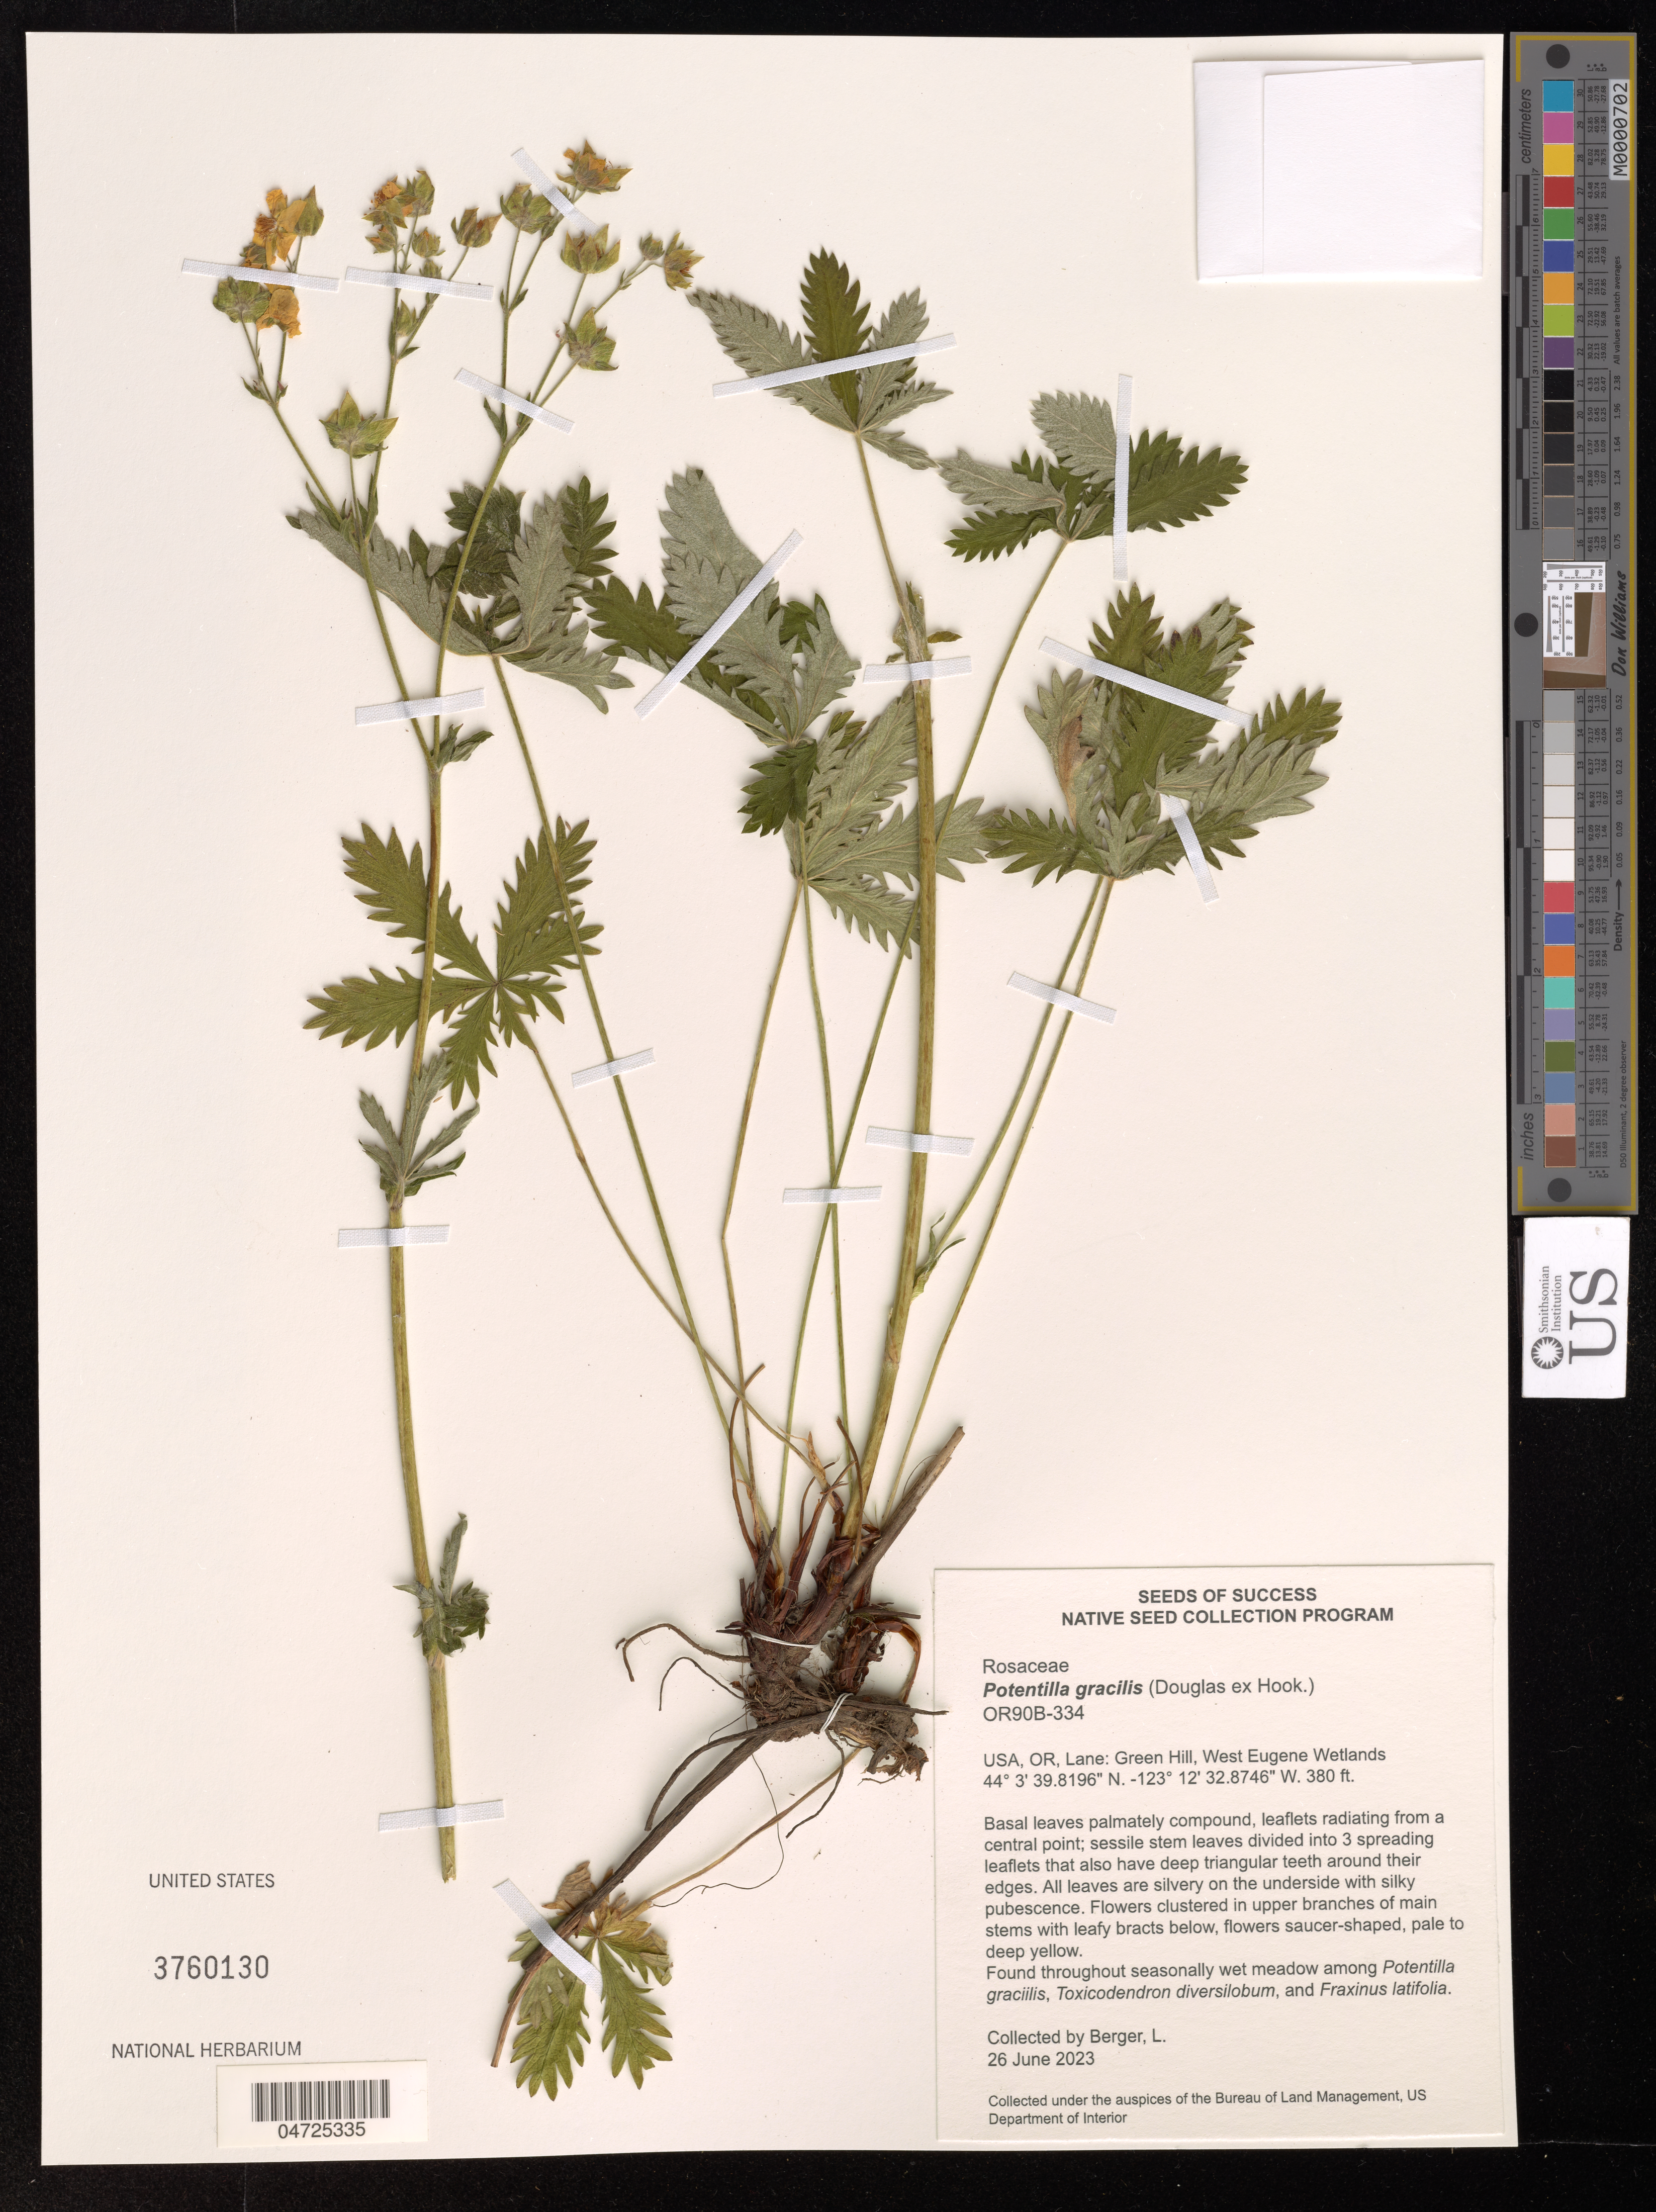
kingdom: Plantae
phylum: Tracheophyta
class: Magnoliopsida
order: Rosales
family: Rosaceae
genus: Potentilla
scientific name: Potentilla gracilis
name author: Douglas ex Hook.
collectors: L. Berger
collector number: OR90B-334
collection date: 2023-06-26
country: United States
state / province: Oregon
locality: Green Hill, West Eugene Wetlands.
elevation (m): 116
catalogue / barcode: US 3760130